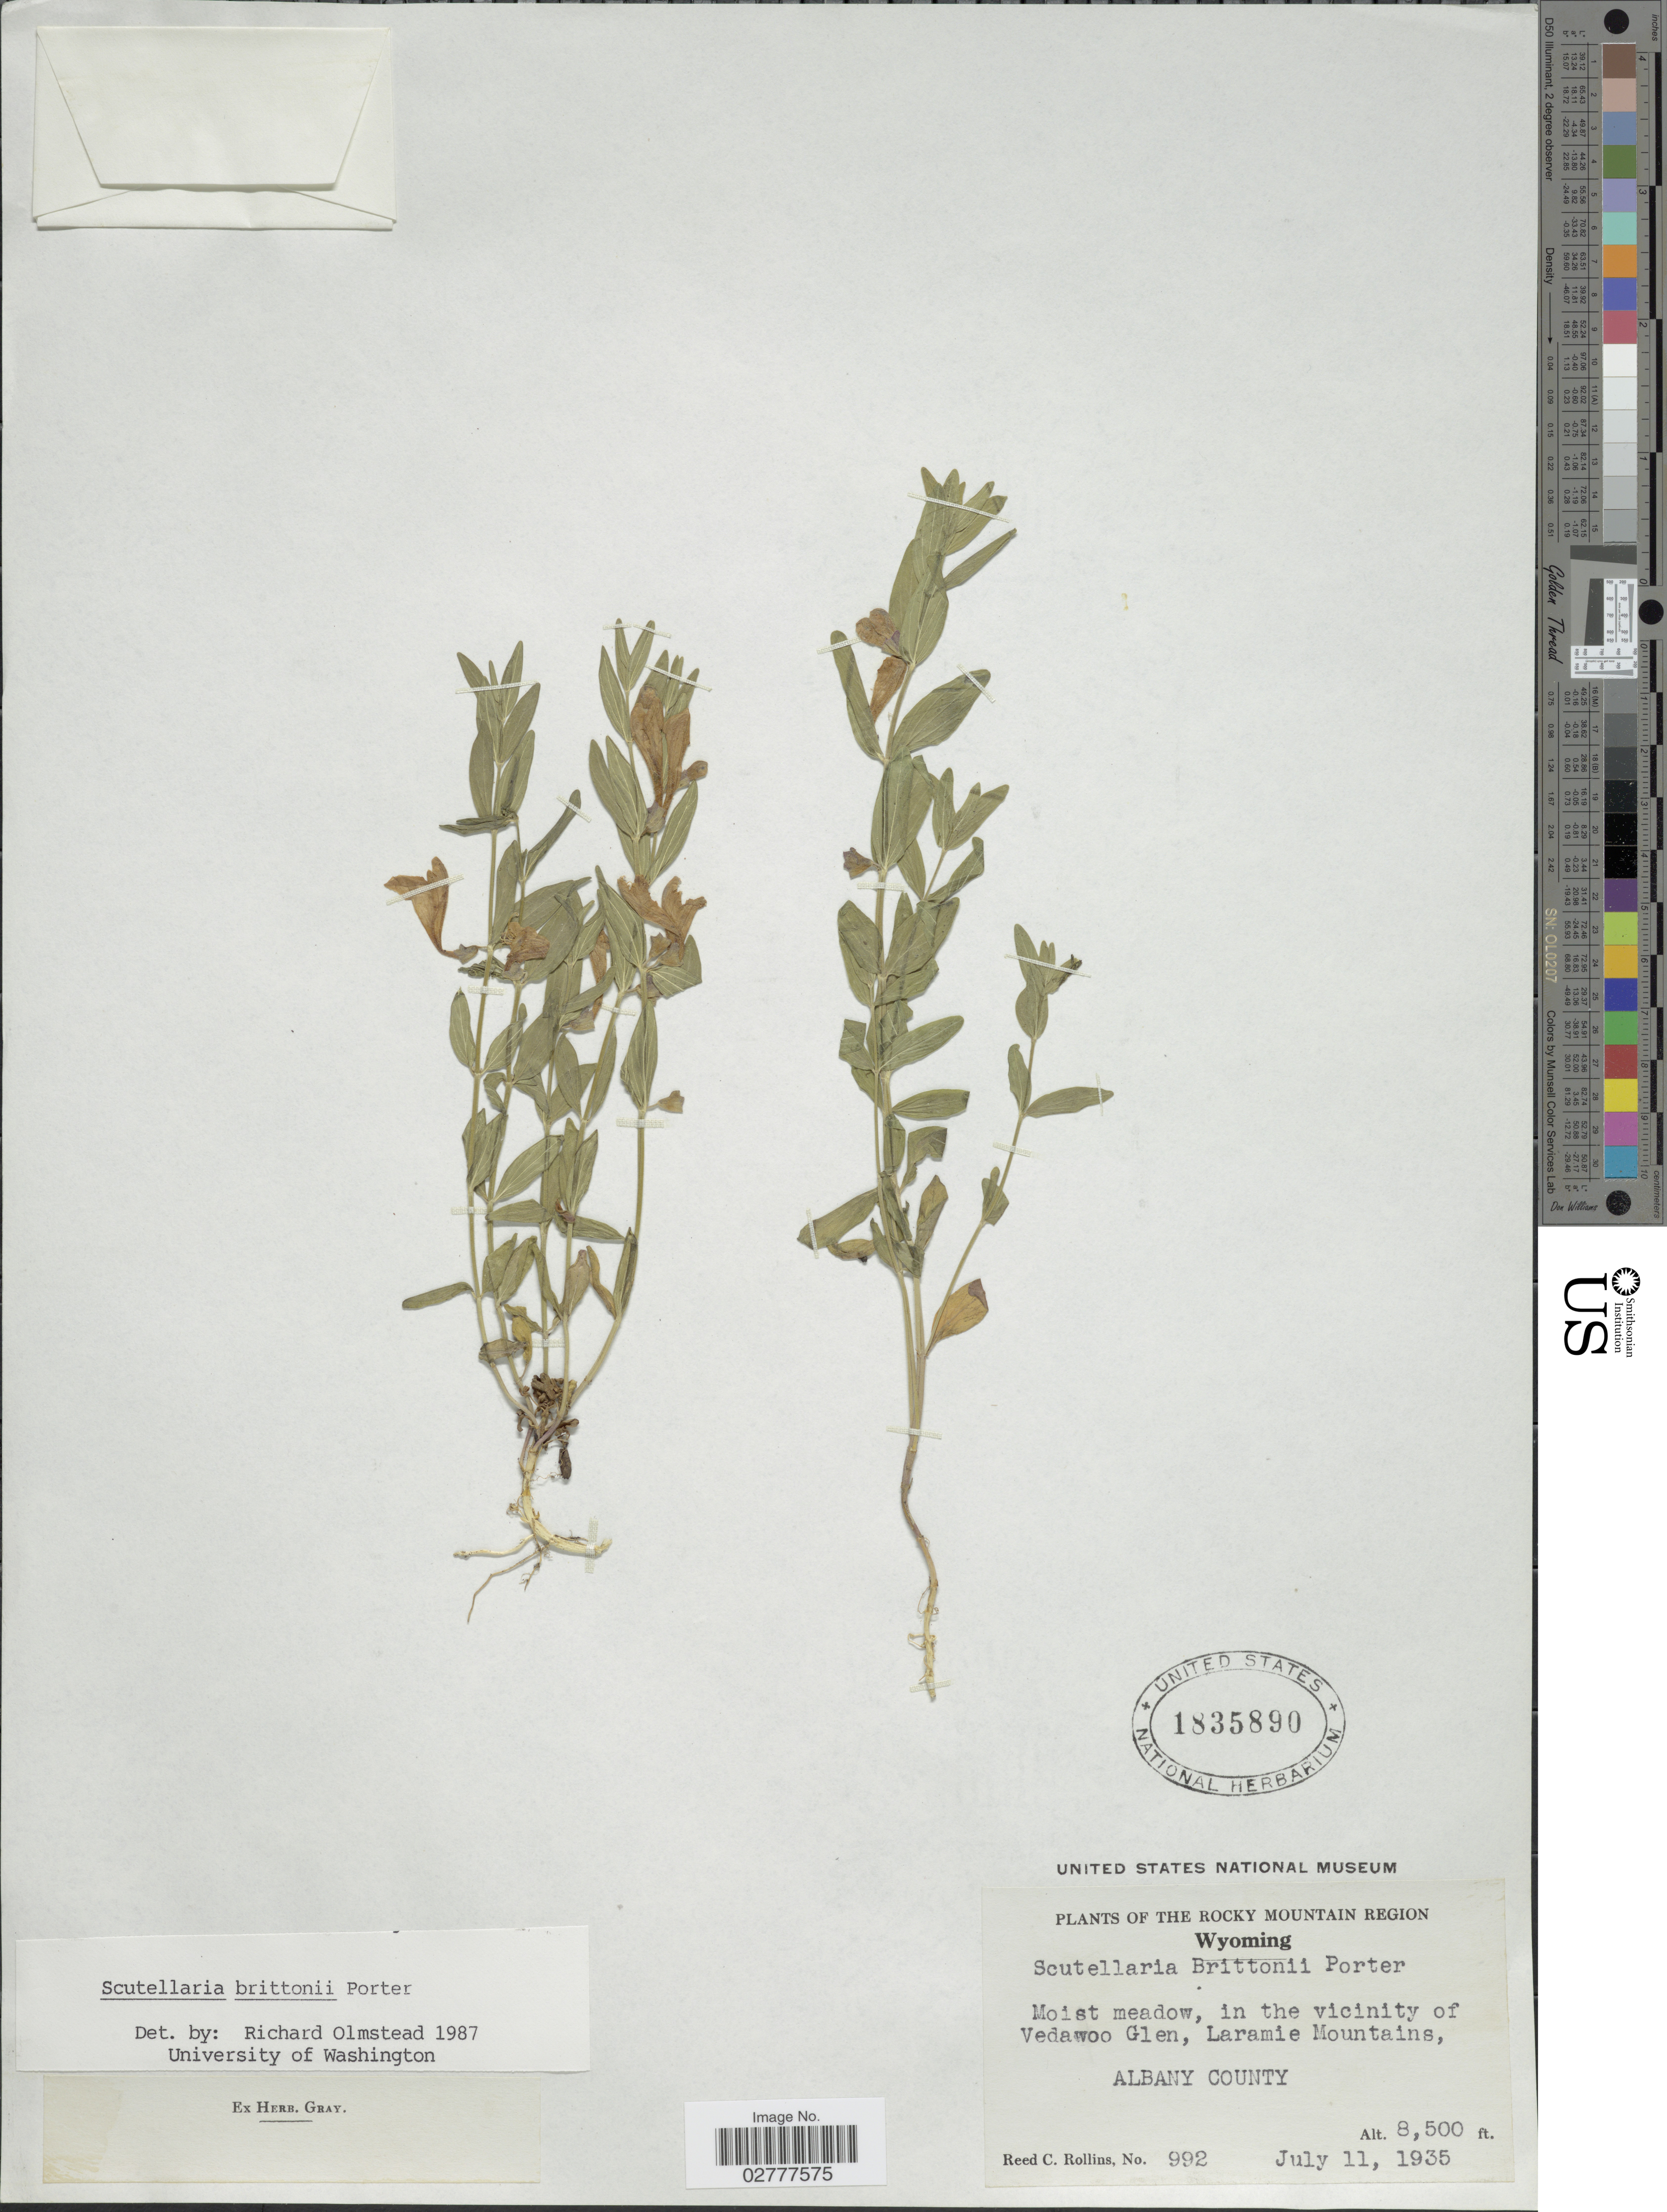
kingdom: Plantae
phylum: Tracheophyta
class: Magnoliopsida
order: Lamiales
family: Lamiaceae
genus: Scutellaria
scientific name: Scutellaria brittonii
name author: Porter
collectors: R. C. Rollins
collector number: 992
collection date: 1935-07-11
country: United States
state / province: Wyoming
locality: The Rocky Mountain Region. In the vicinity of Vedawoo Glen, Laramie Mountains, Albany County.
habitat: moist meadow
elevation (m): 2591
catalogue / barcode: US 1835890